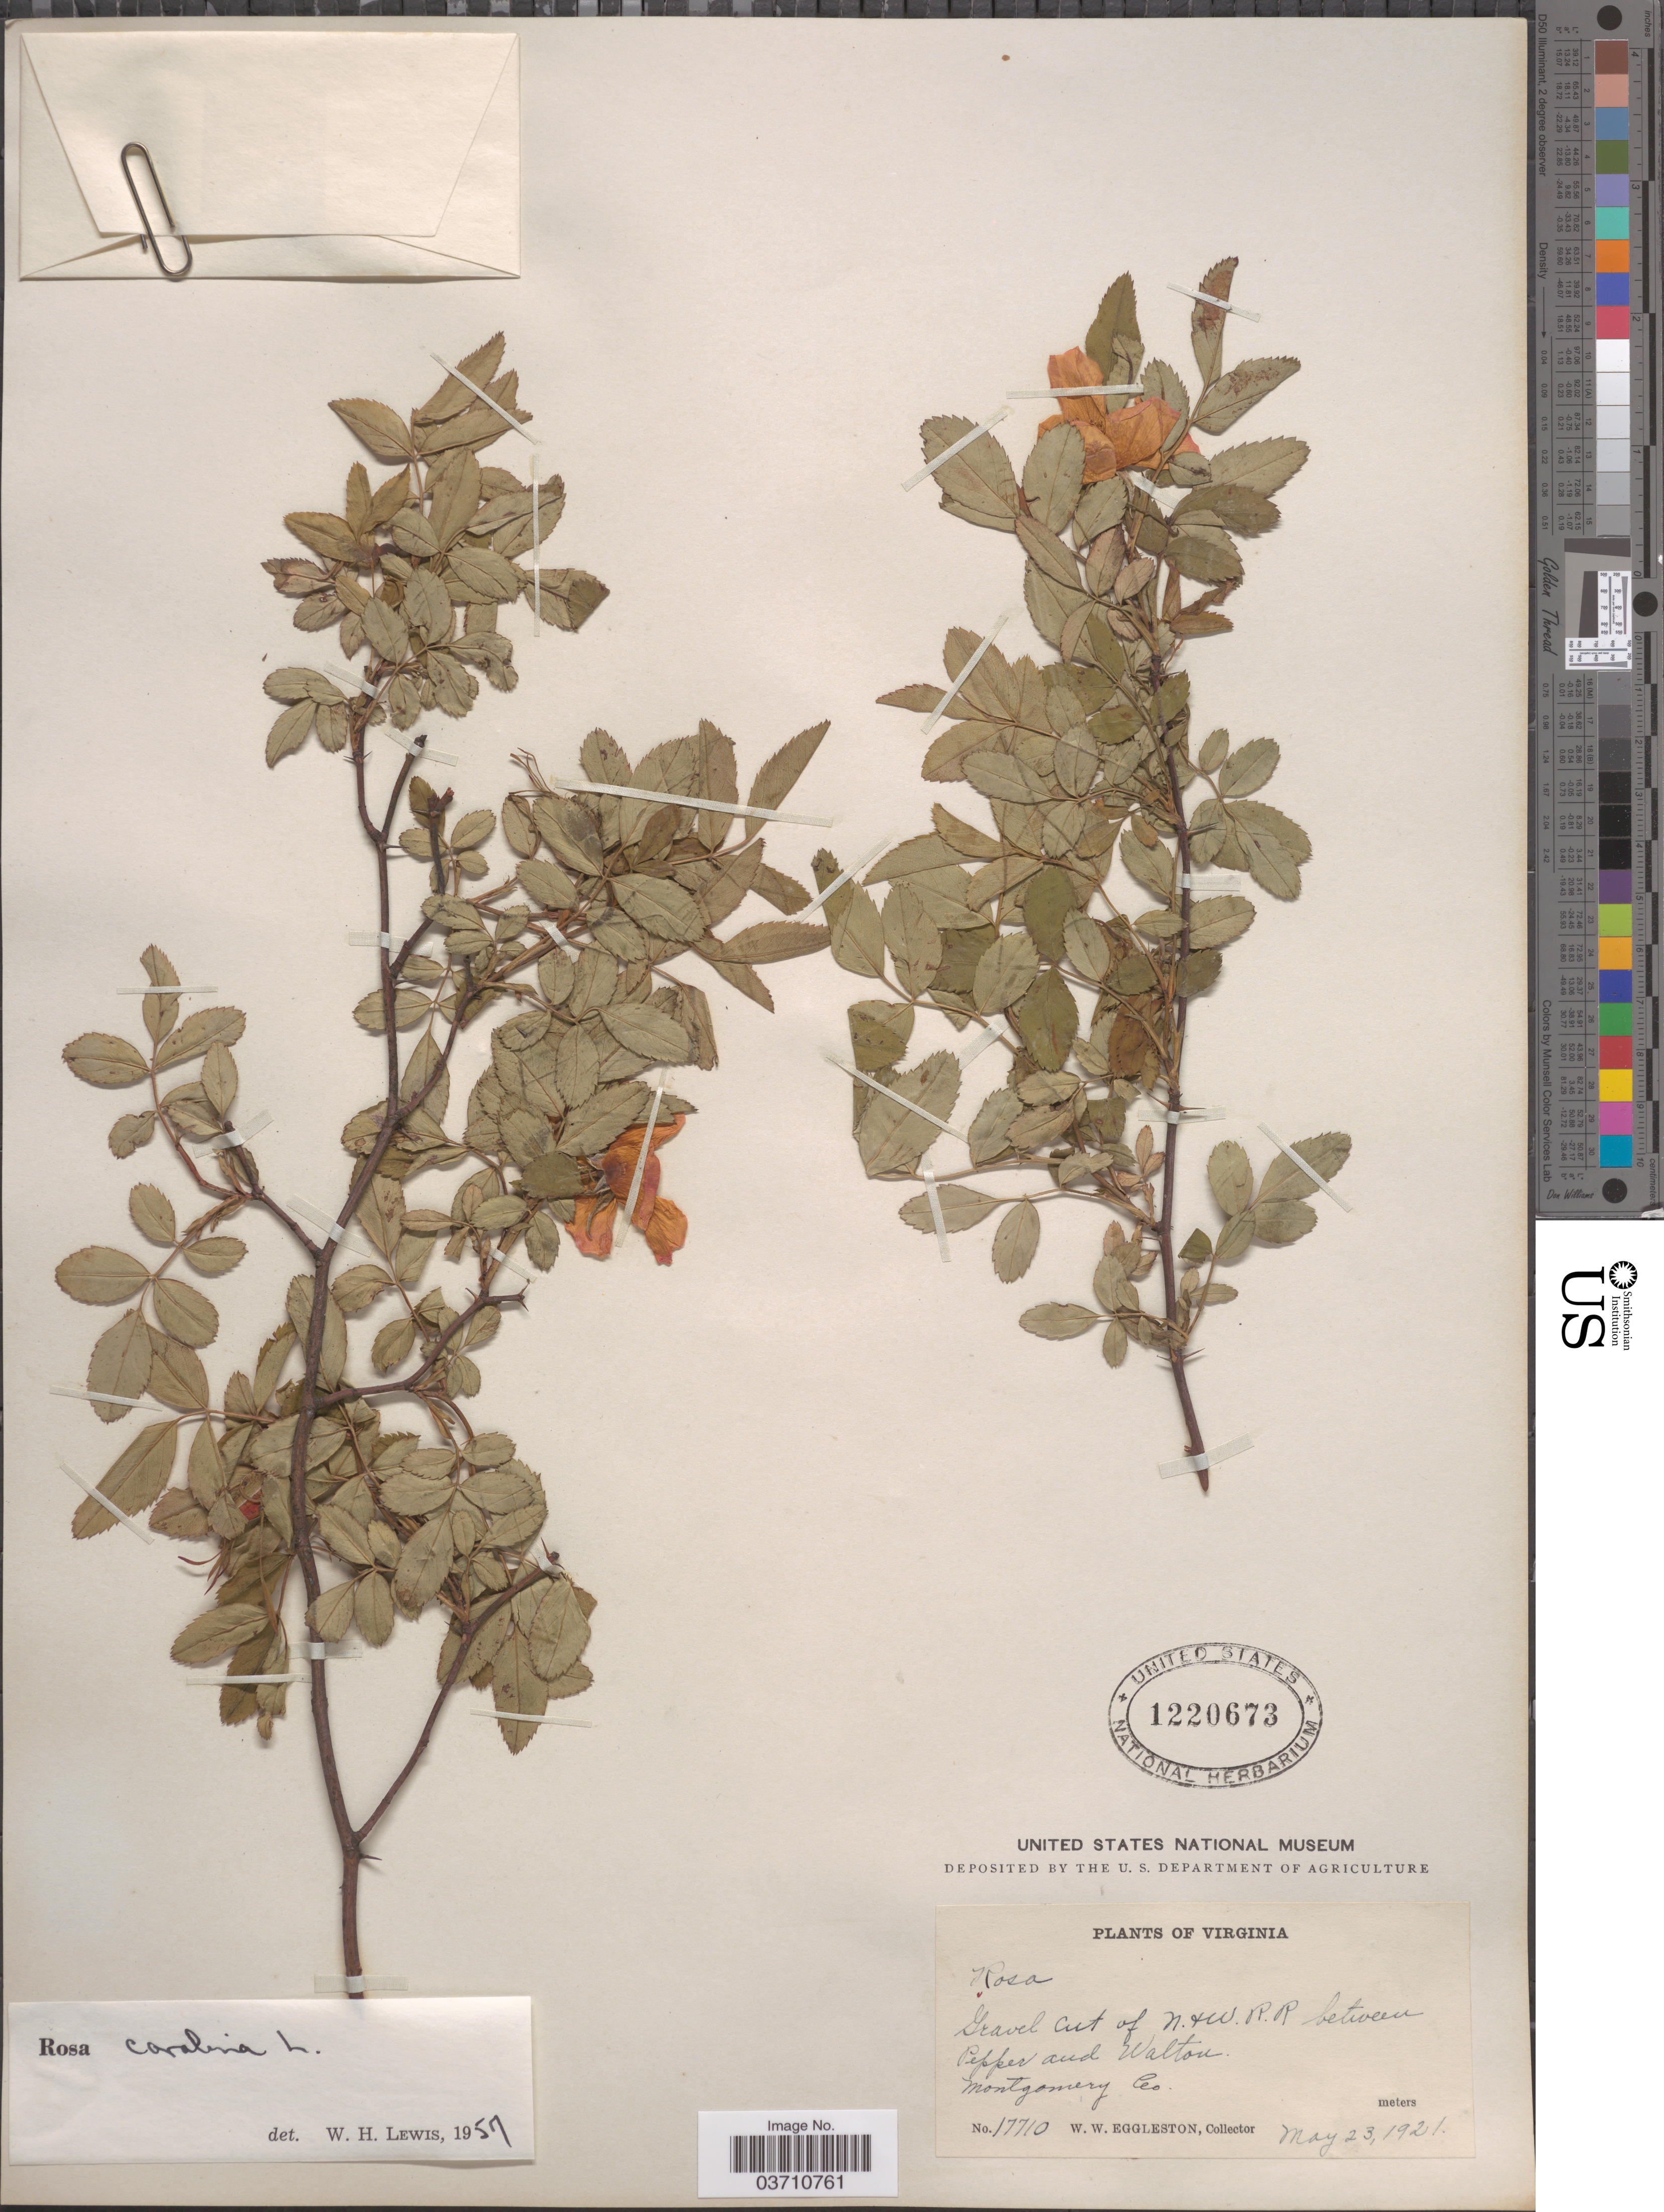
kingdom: Plantae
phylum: Tracheophyta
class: Magnoliopsida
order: Rosales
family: Rosaceae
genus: Rosa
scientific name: Rosa carolina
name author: L.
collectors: W. W. Eggleston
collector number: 17710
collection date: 1921-05-23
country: United States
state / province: Virginia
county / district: Montgomery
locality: Gravel Cut of N. & W. R. R. between Pepper and Walton. Montgomery Co.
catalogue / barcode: US 1220673